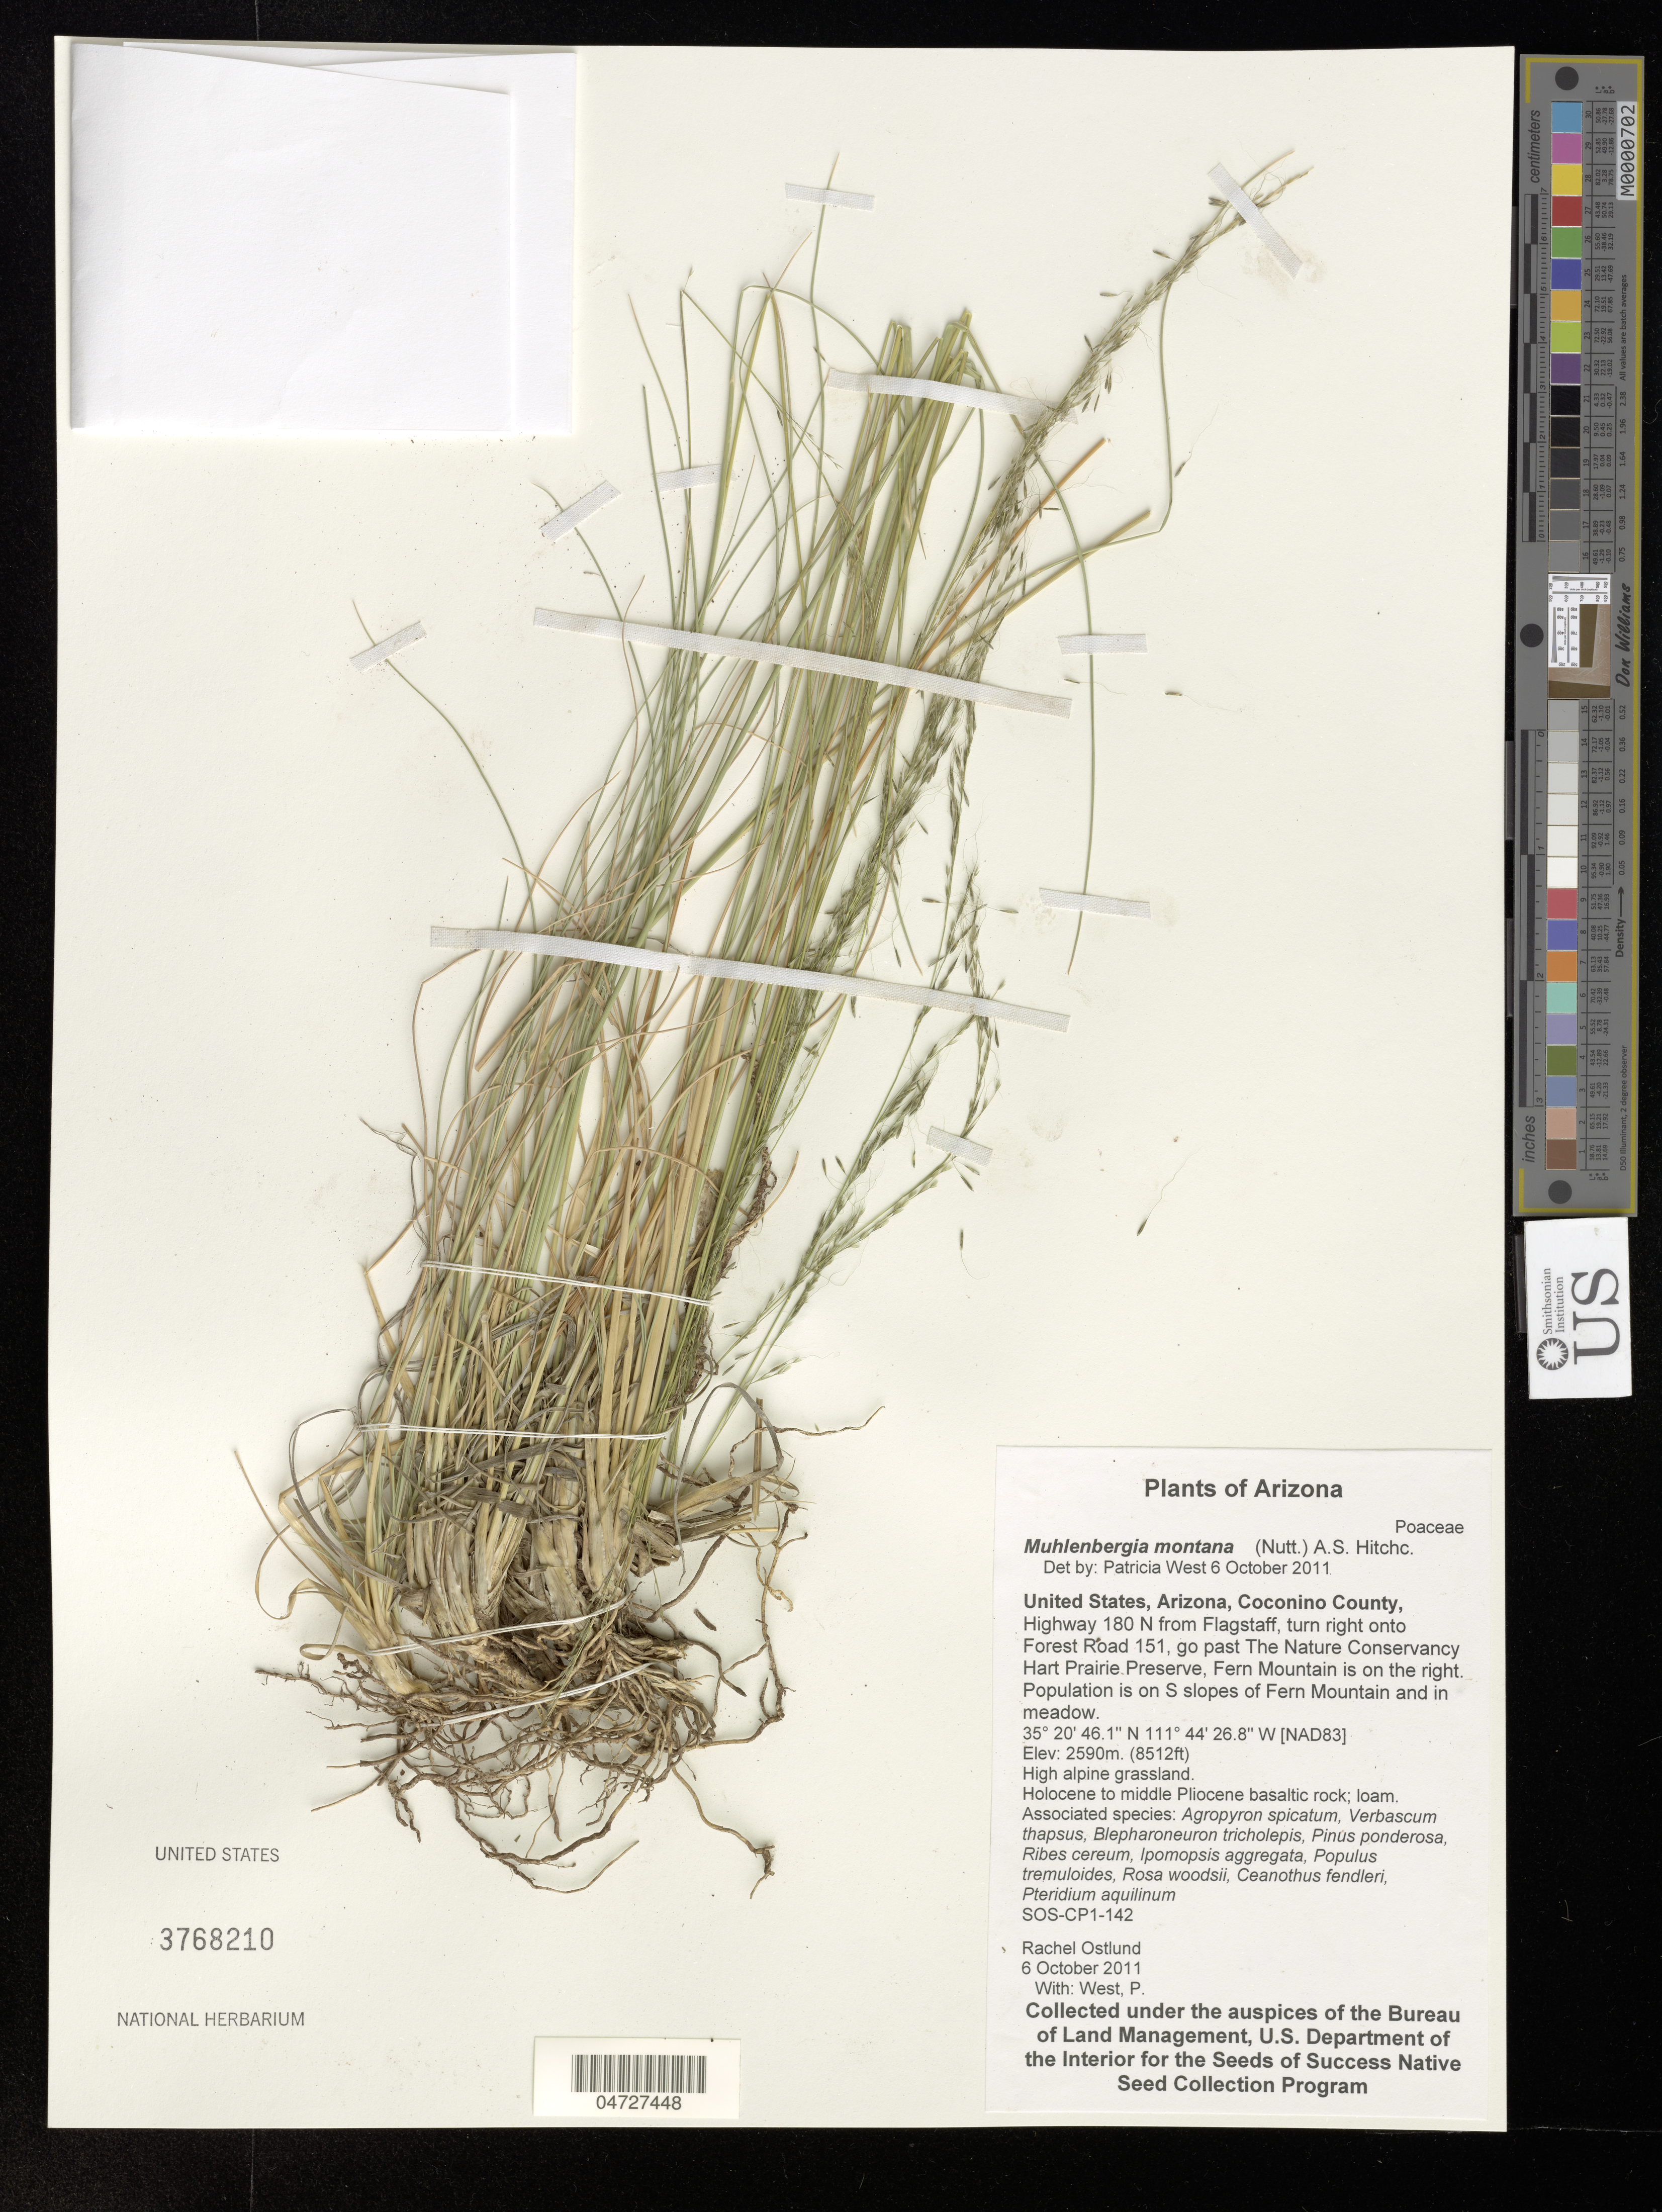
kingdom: Plantae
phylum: Tracheophyta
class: Liliopsida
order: Poales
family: Poaceae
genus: Muhlenbergia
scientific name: Muhlenbergia montana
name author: (Nutt.) Hitchc.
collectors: R. Ostlund & P. West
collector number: SOS-CP1-142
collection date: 2011-10-06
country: United States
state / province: Arizona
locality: Coconino County, Highway 180 N from Flagstaff, turn right onto Forest Road 151, go past The Nature Conservancy Hart Prairie Preserve, Fern Mountain is on the right. Population is on S slopes of Fern Mountain and in meadow.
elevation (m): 2590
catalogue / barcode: US 3768210